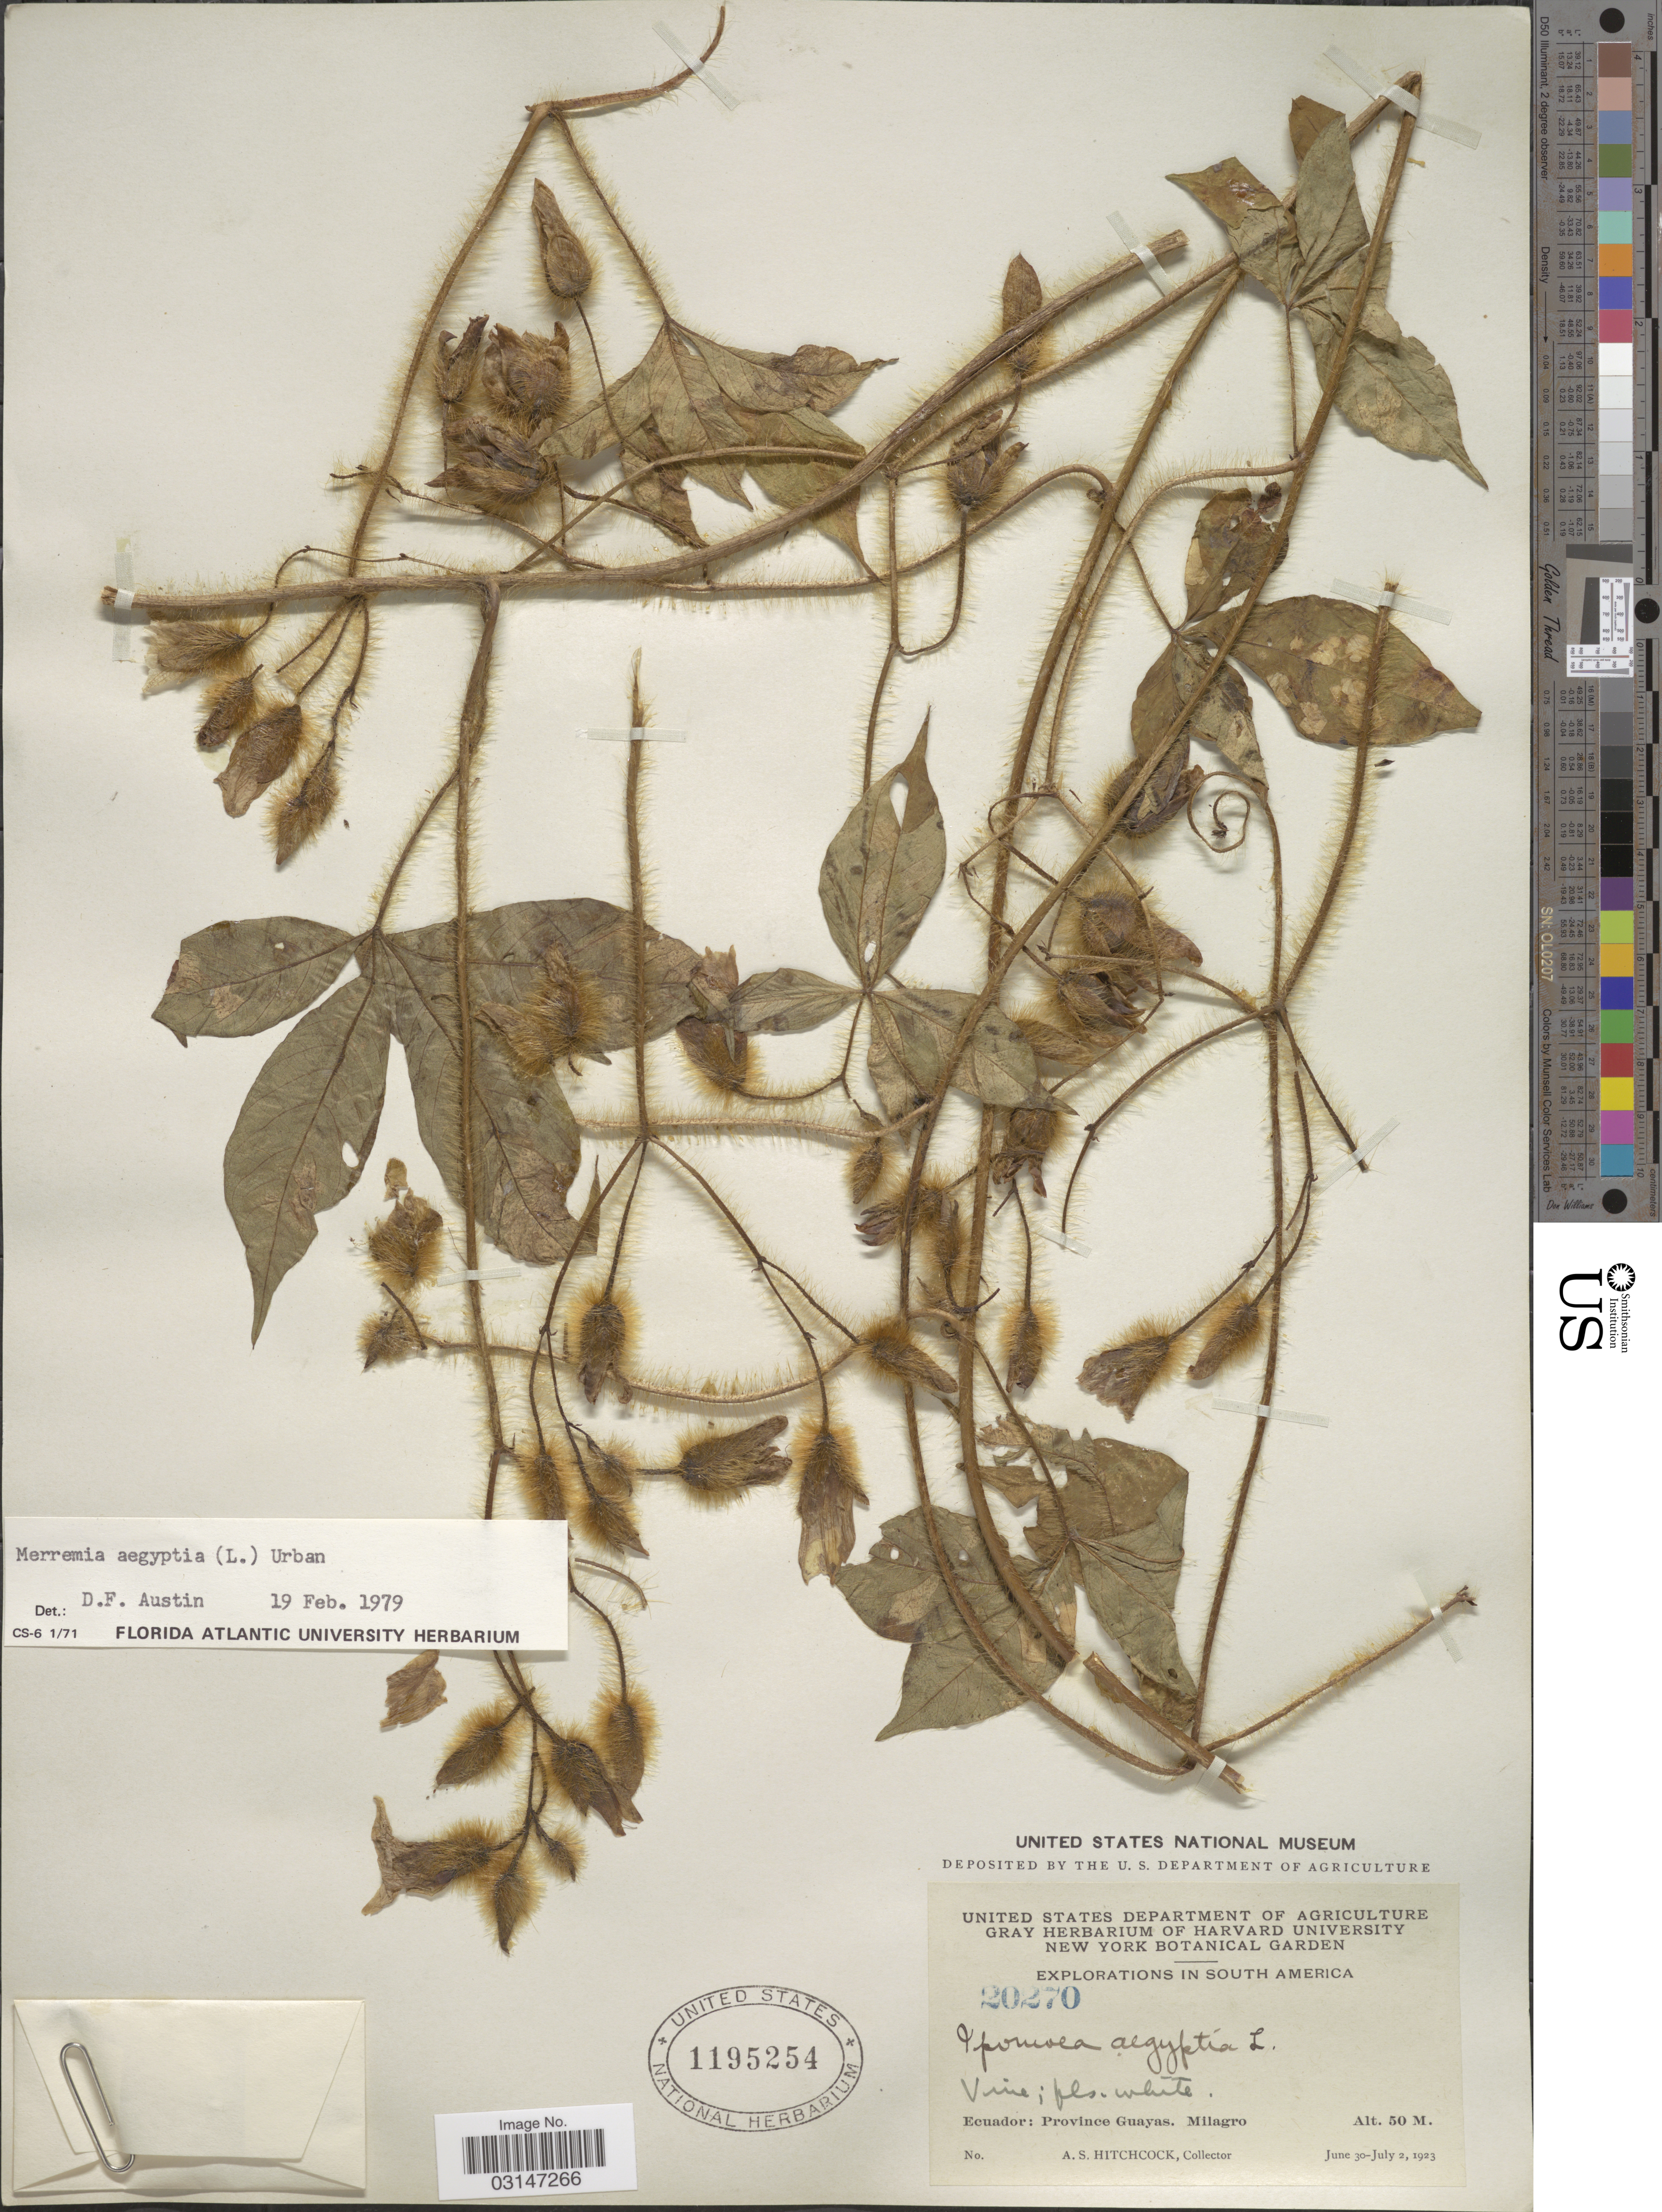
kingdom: Plantae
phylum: Tracheophyta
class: Magnoliopsida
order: Solanales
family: Convolvulaceae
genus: Distimake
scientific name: Distimake aegyptius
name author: (L.) A. R. Simões & Staples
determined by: Strong, Mark T., (BOT), Smithsonian Institution - National Museum of Natural History (UNITED STATES)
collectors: A. S. Hitchcock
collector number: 20270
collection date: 1923-06-30/1923-07-02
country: Ecuador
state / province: Guayas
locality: Milagro.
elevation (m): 50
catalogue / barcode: US 1195254